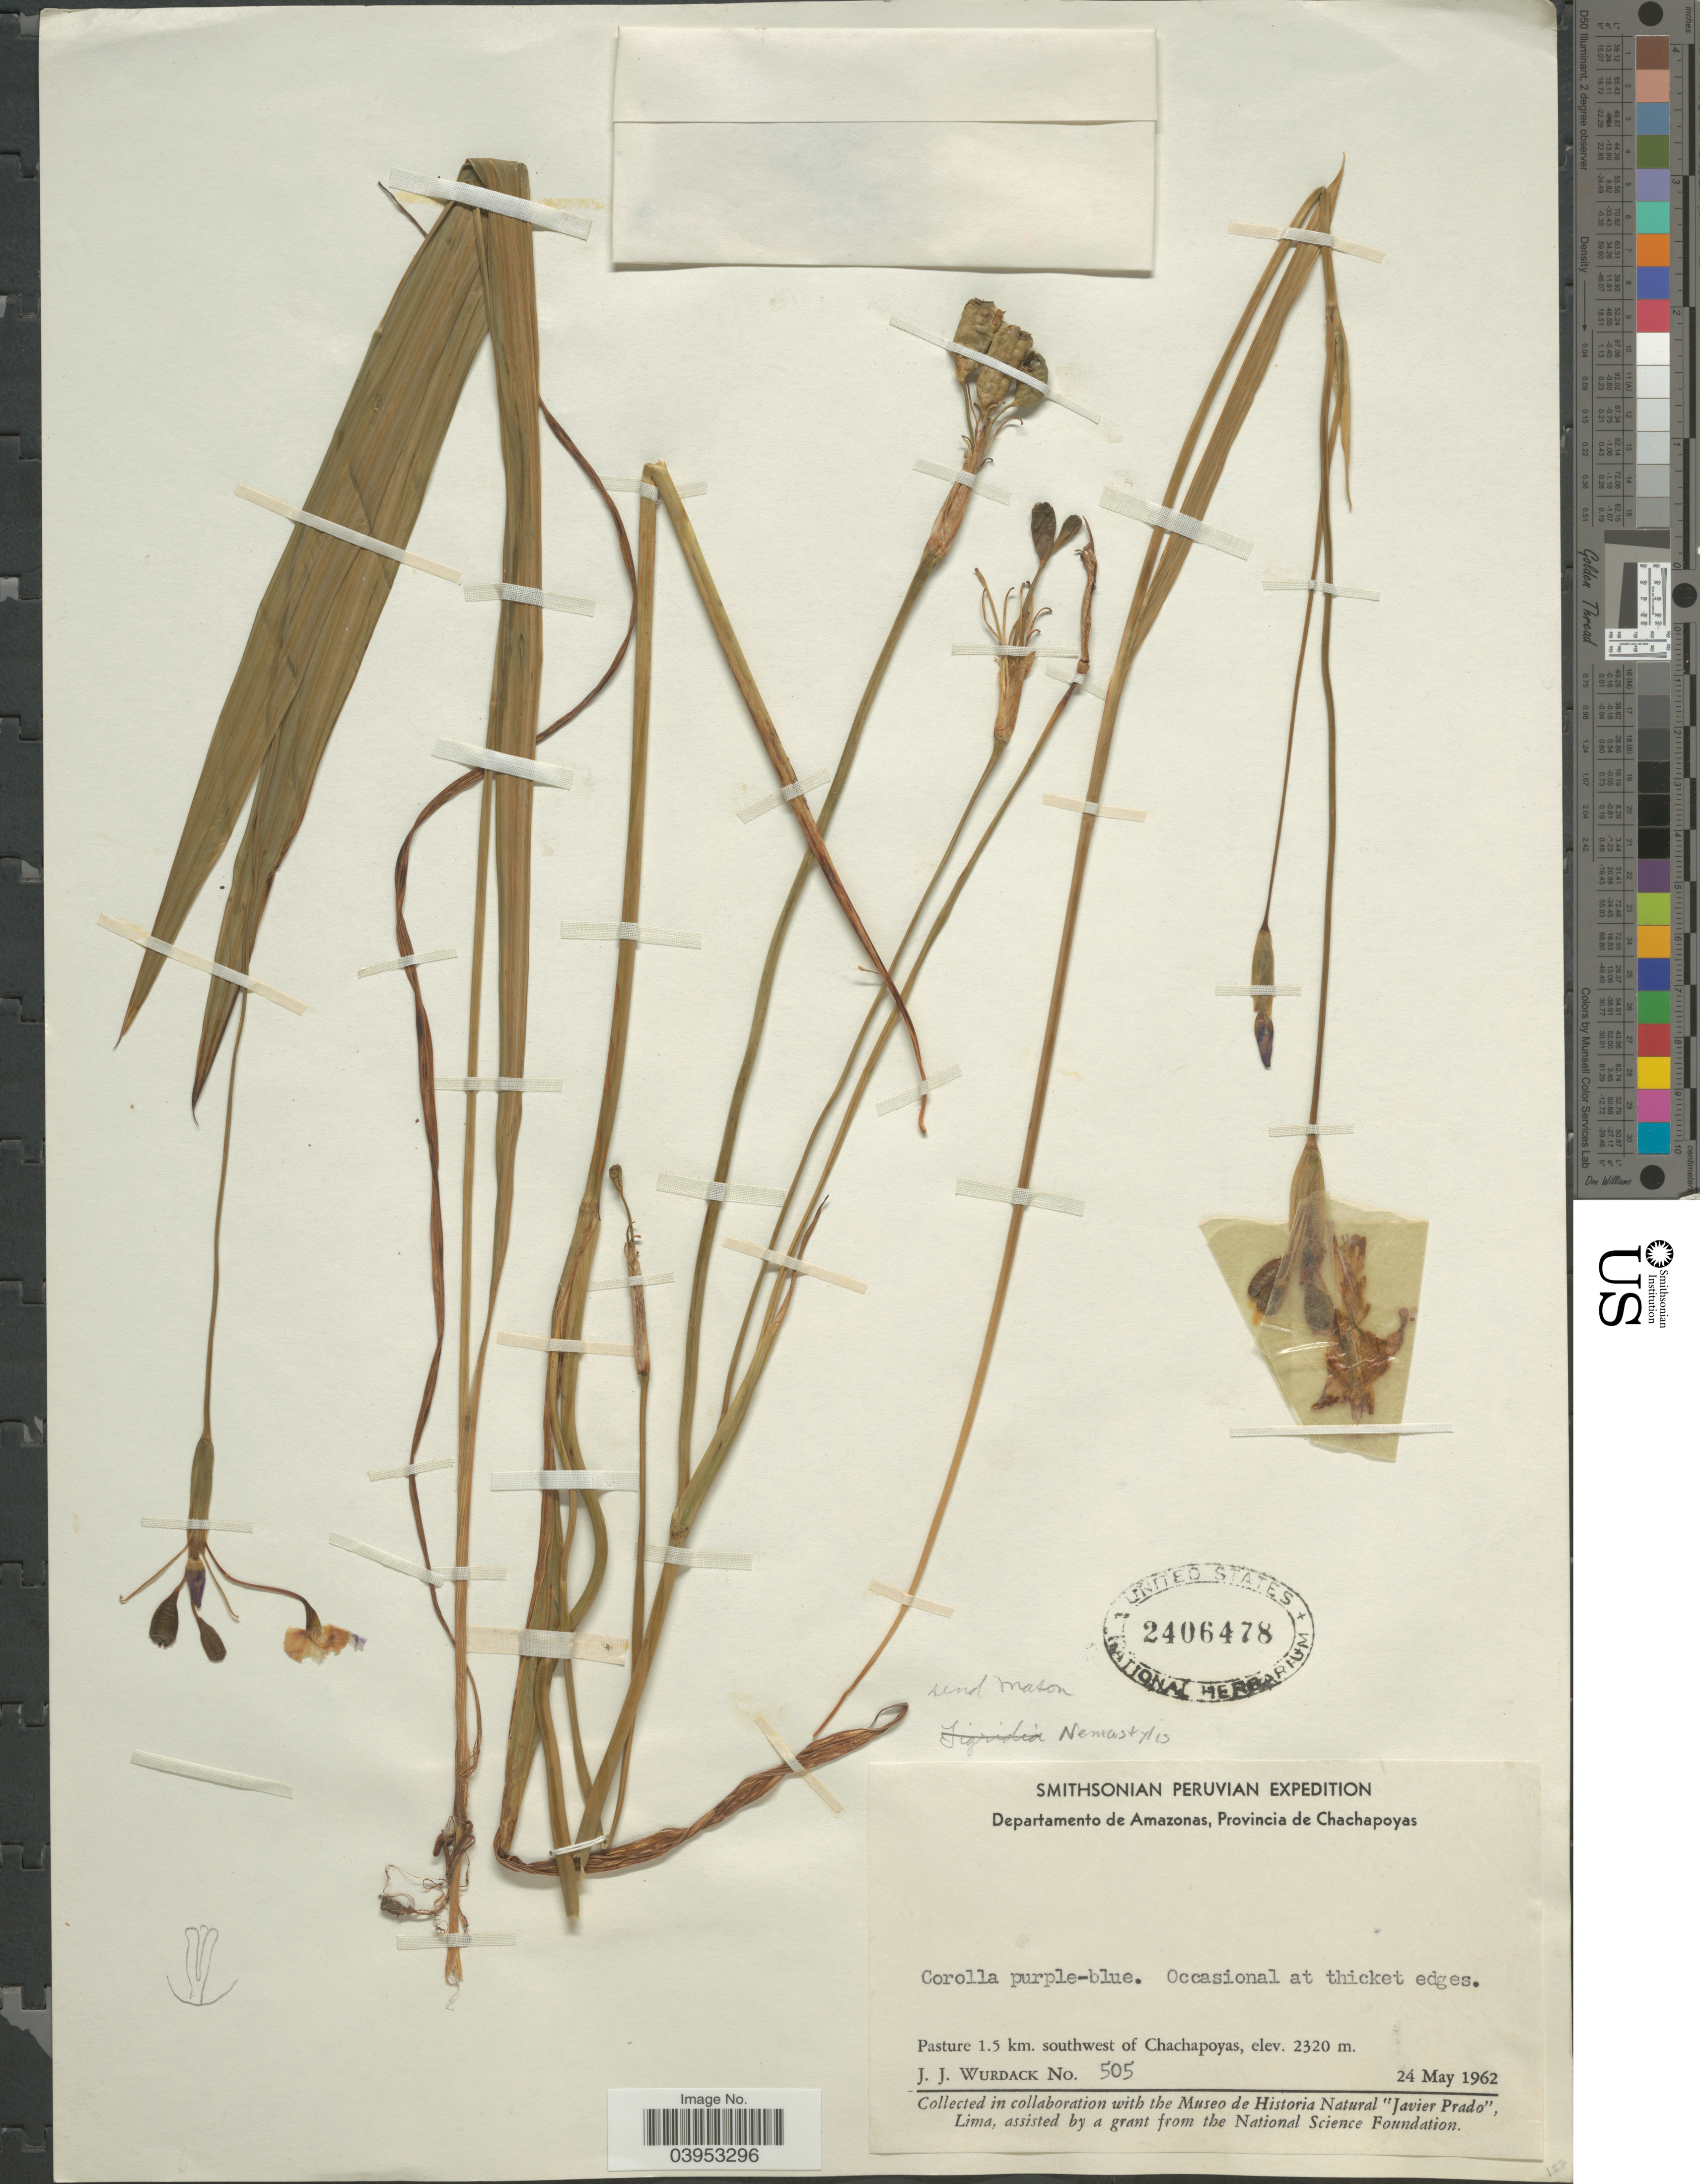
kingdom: Plantae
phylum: Tracheophyta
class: Liliopsida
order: Asparagales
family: Iridaceae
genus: Cypella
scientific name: Cypella sp.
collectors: J. J. Wurdack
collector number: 505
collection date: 1962-05-24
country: Peru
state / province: Amazonas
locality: Departamento de Amazonas, Provincia de Chachapoyas. Pasture 1.5 km. southwest of Chachapoyas.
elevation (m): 2320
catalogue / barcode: US 2406478